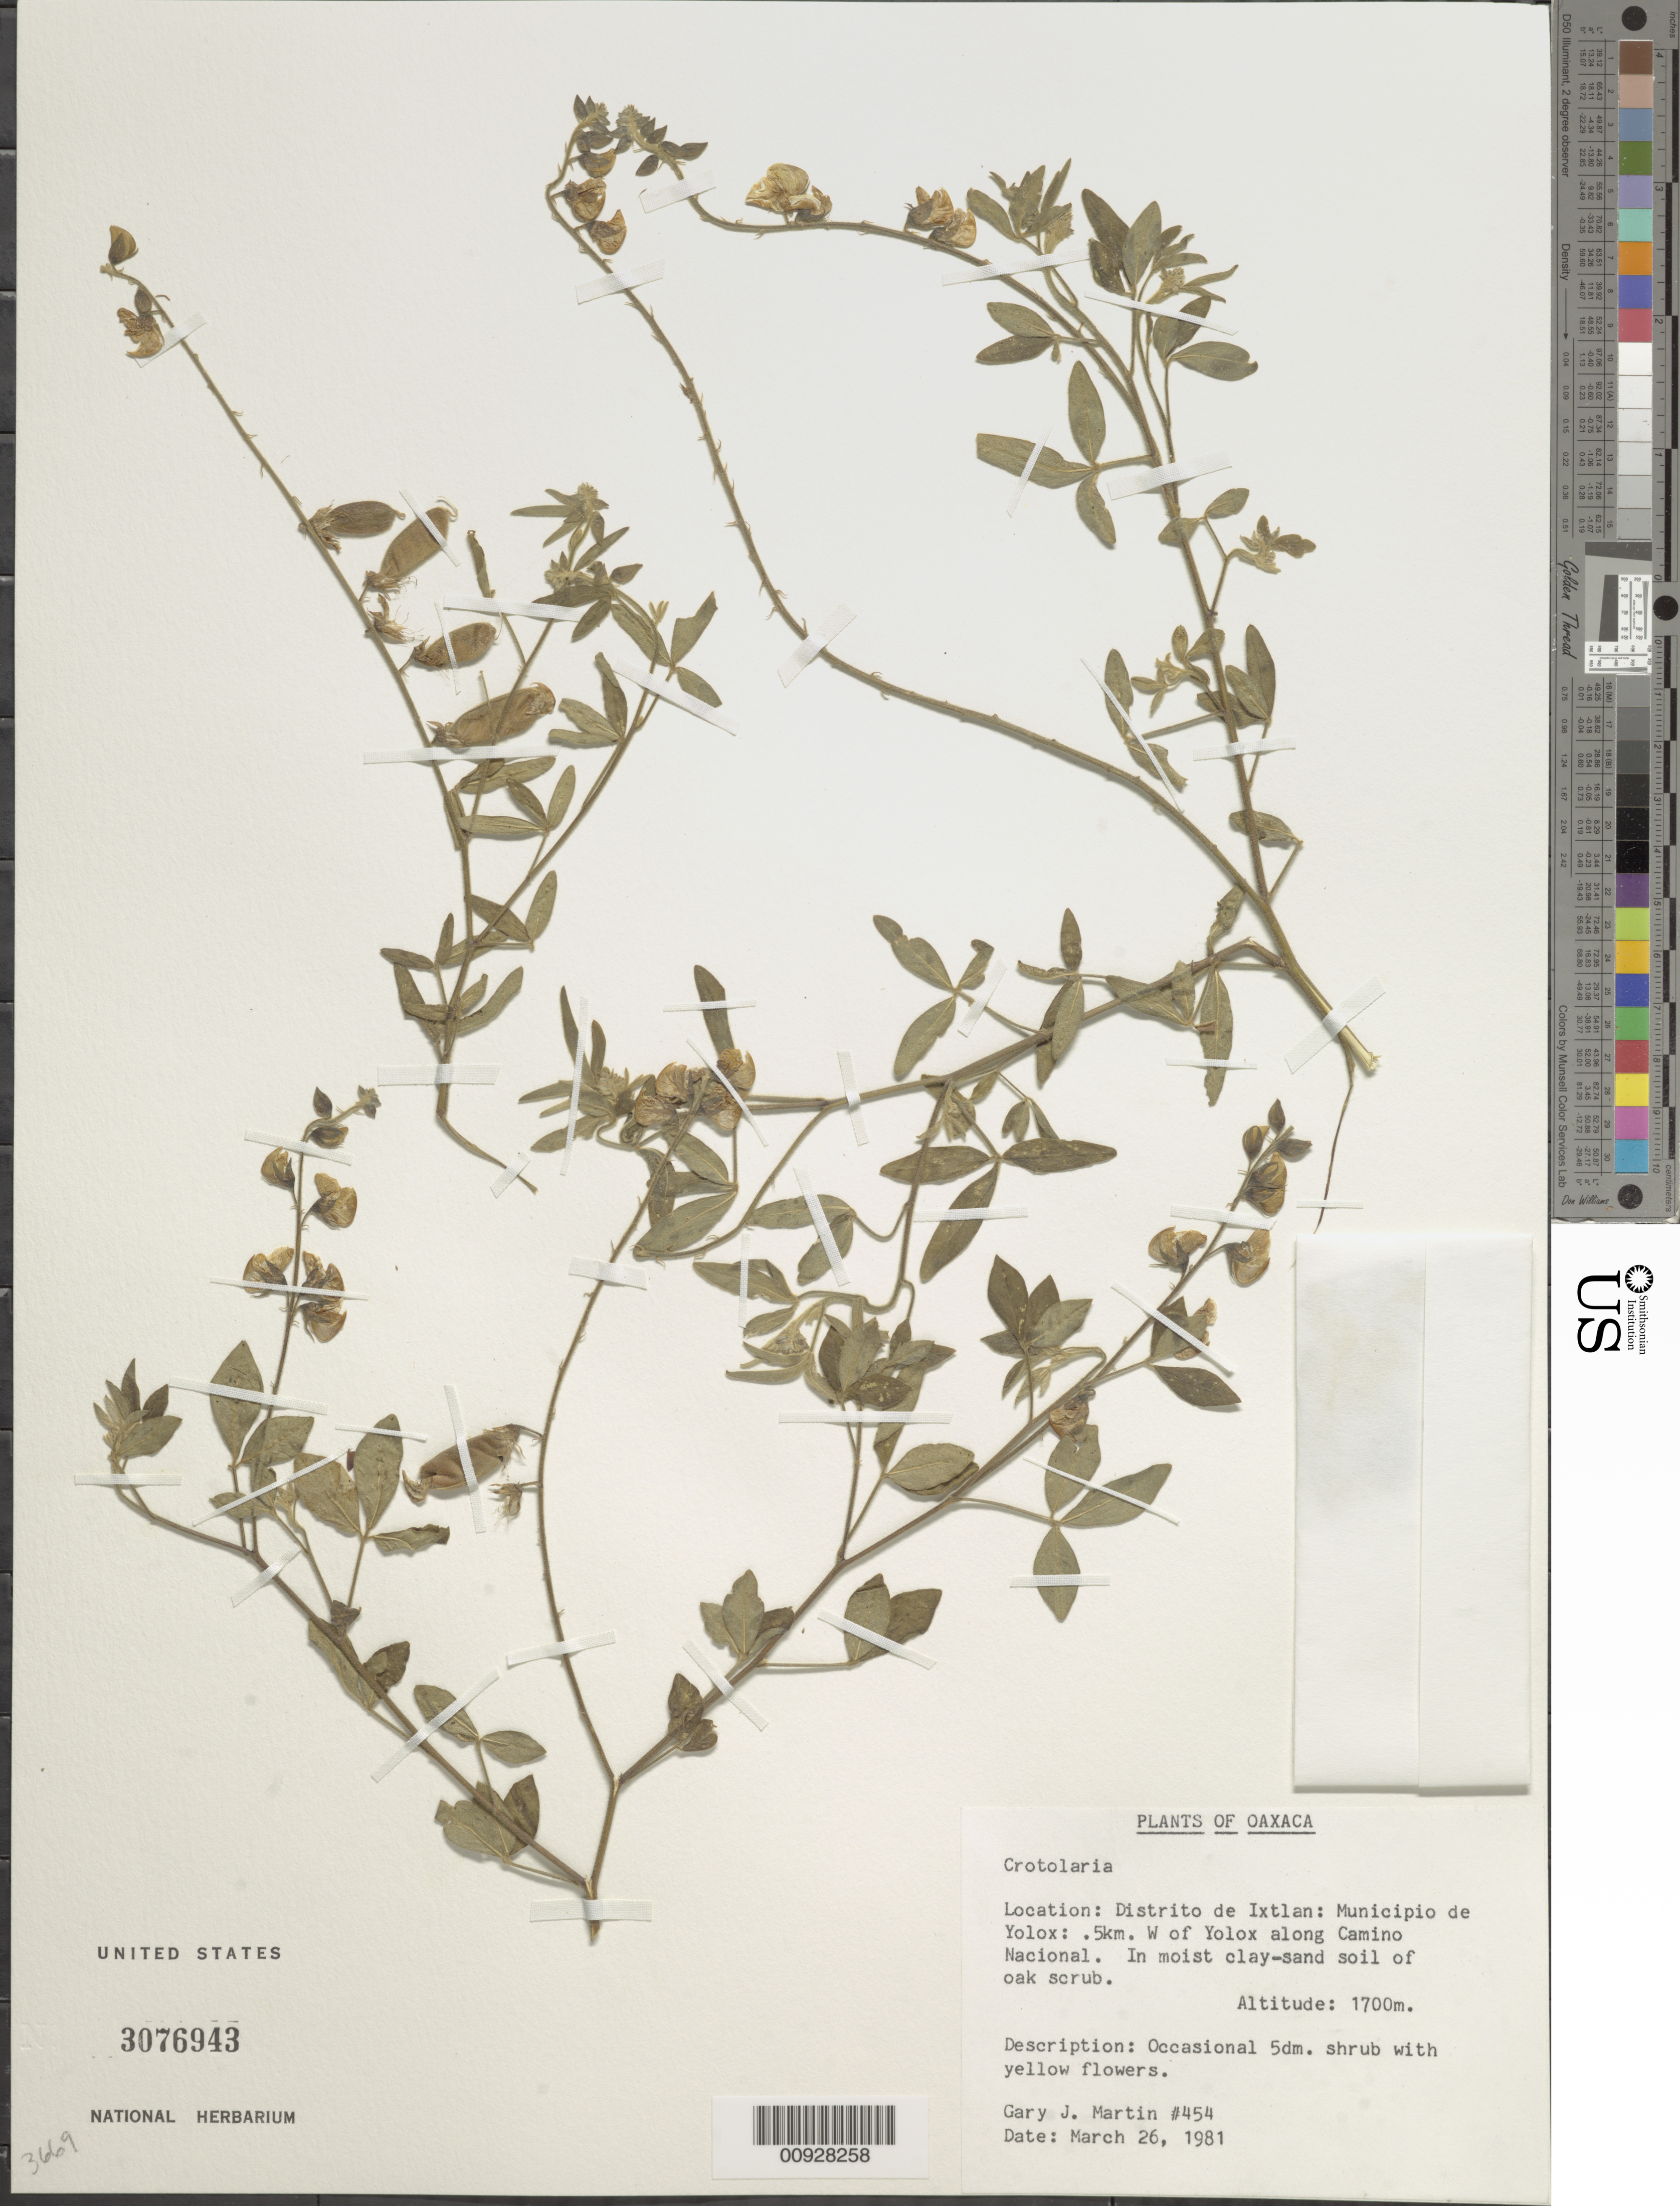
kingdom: Plantae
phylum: Tracheophyta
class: Magnoliopsida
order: Fabales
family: Fabaceae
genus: Crotalaria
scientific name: Crotalaria sp.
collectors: G. J. Martin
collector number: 454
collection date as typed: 26 Mar 1981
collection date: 1981-03-26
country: Mexico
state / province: Oaxaca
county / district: Ixtlán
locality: Oaxaca: Distrito de Ixtlán: Municipio de Yolox: .5 km. of Yolox along Camino Nacional.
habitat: In moist clay-sand soil of oak scrub.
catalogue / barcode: US 3076943